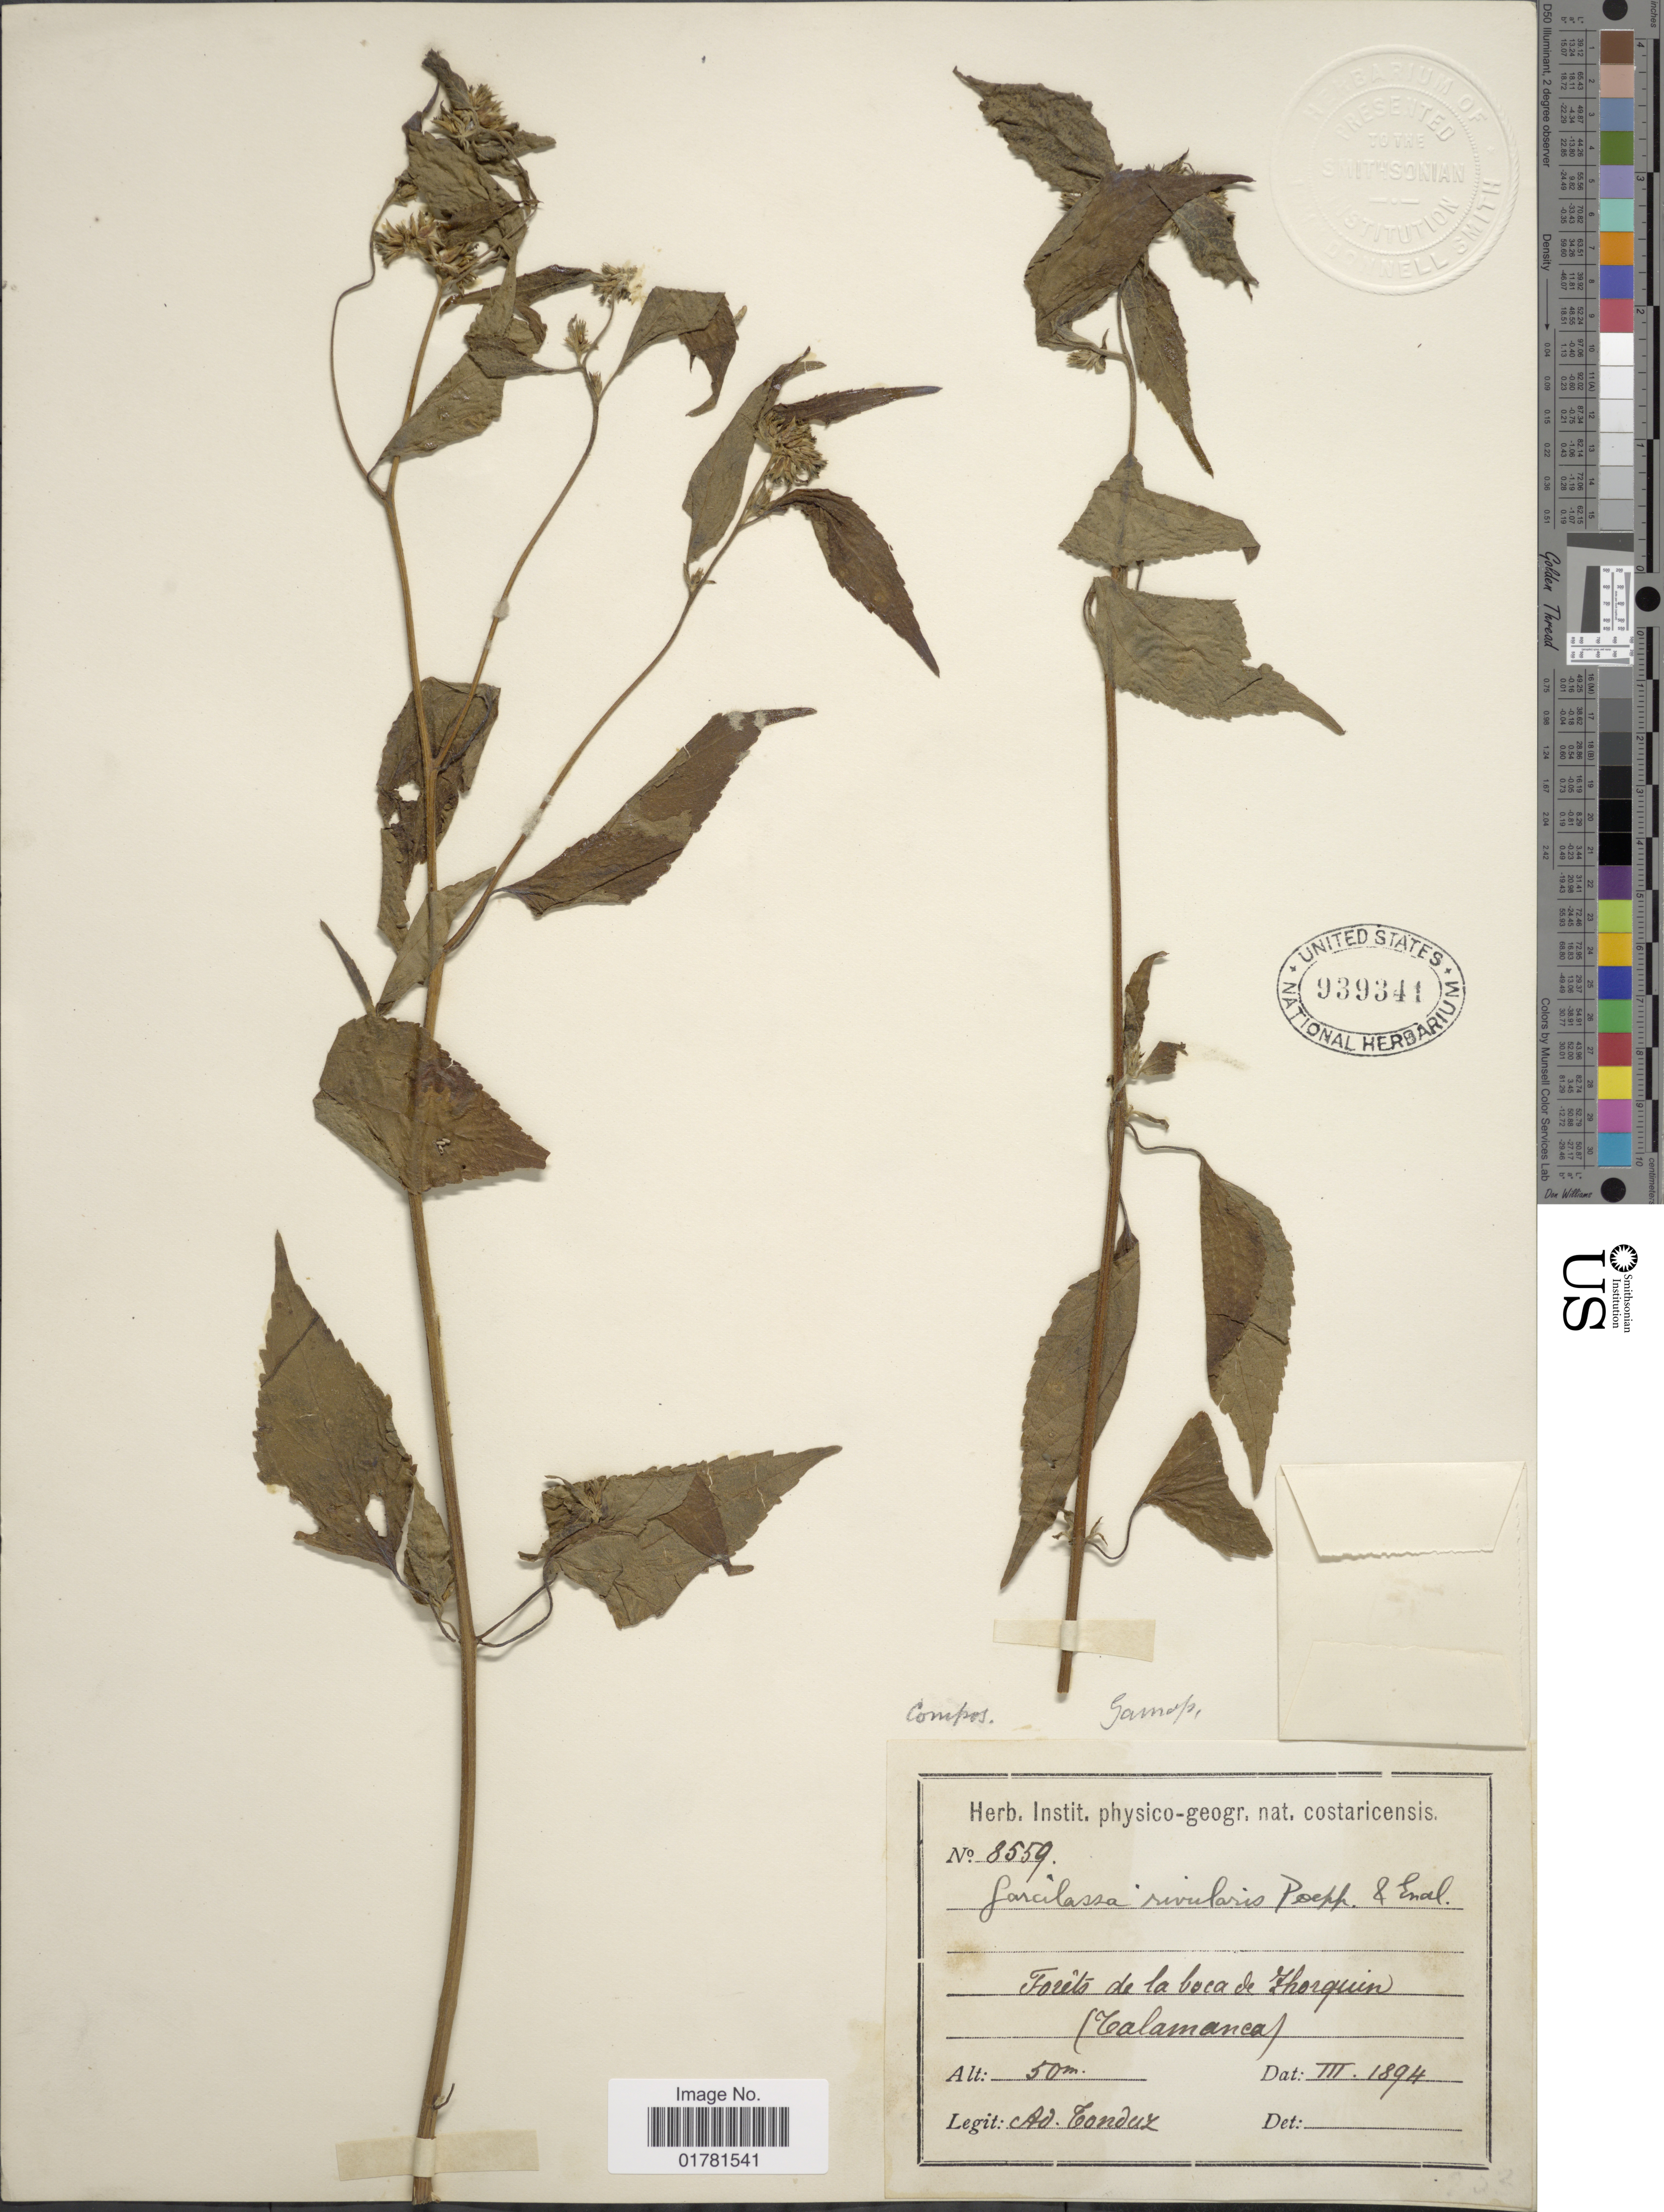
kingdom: Plantae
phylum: Tracheophyta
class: Magnoliopsida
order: Asterales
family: Asteraceae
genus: Garcilassa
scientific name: Garcilassa rivularis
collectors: A. Tonduz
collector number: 8559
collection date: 1894-03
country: Costa Rica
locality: Forêts de la Boca de Zhorquin (Calamanca)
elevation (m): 50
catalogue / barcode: US 939341